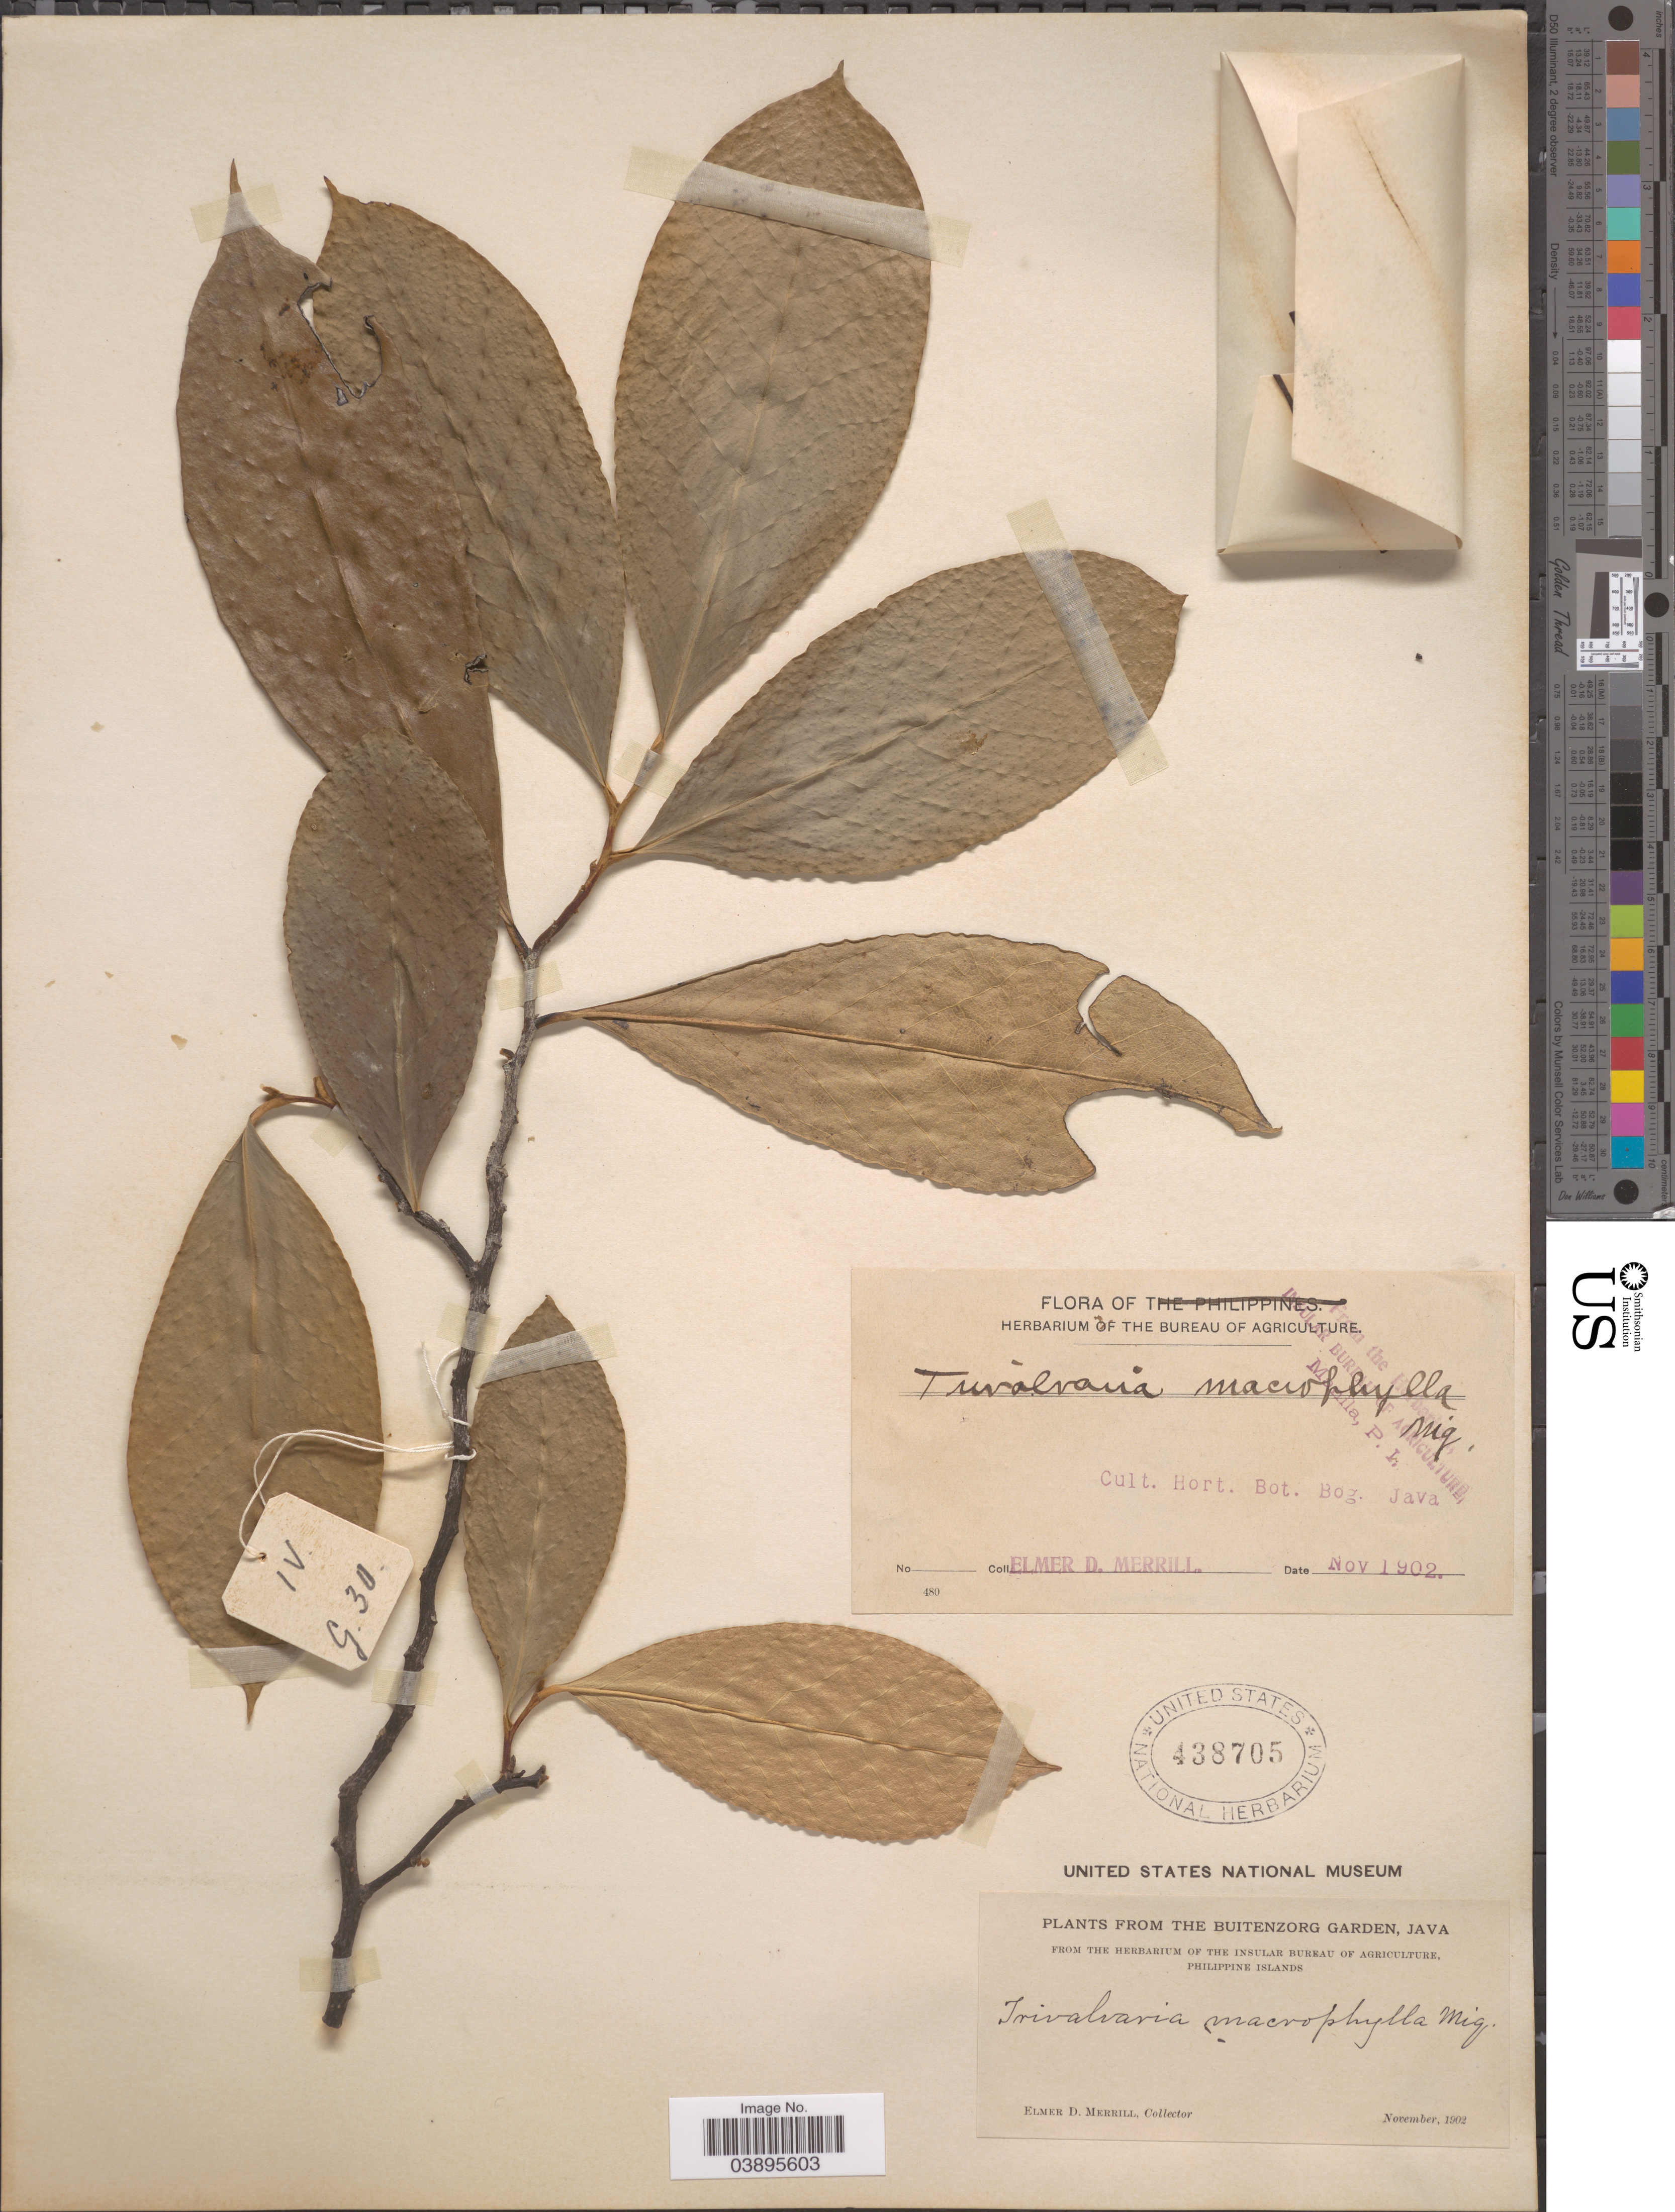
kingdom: Plantae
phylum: Tracheophyta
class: Magnoliopsida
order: Magnoliales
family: Annonaceae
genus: Trivalvaria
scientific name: Trivalvaria macrophylla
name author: (Blume) Miq.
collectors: E. D. Merrill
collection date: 1902-11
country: Indonesia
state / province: Java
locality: Cult. Hort. Bot. Bog. Java. The Buitenzorg Garden.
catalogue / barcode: US 438705